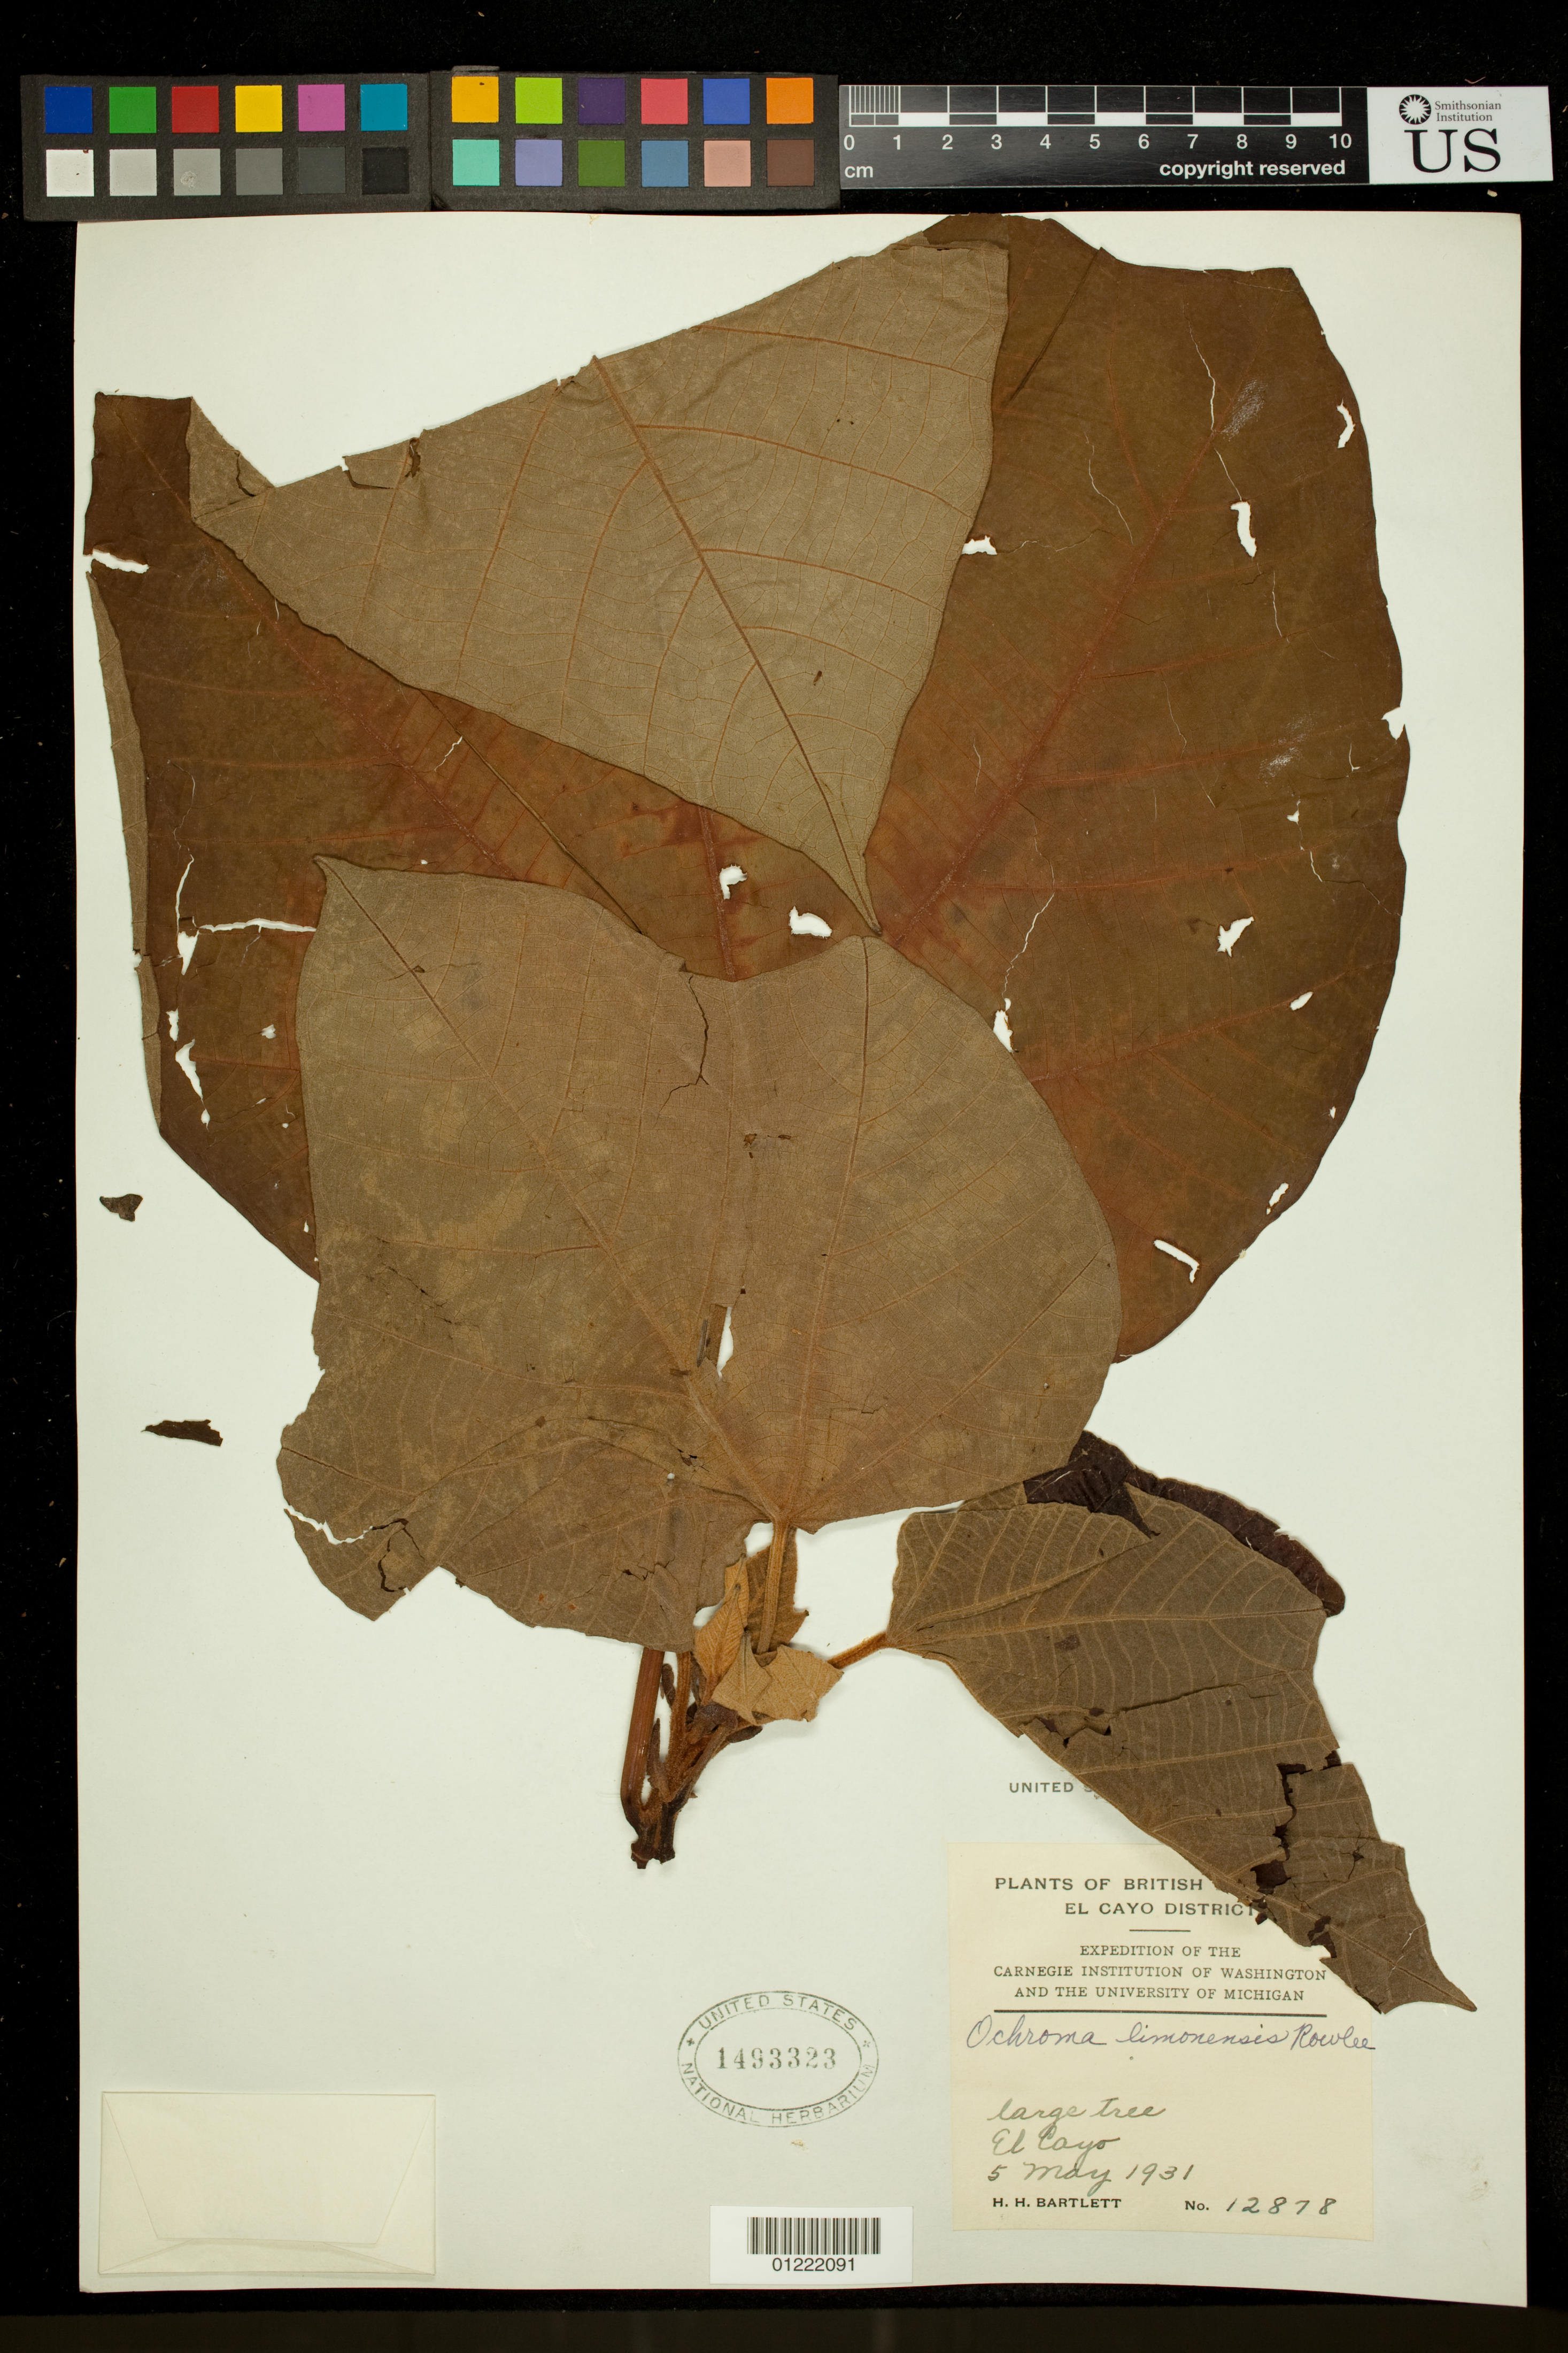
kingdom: Plantae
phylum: Tracheophyta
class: Magnoliopsida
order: Malvales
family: Malvaceae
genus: Ochroma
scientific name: Ochroma pyramidale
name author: (Cav. ex Lam.) Urb.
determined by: Dorr, L. J., (BOT), Smithsonian Institution - National Museum of Natural History (UNITED STATES)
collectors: H. H. Bartlett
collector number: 12878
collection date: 1931-05-05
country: Belize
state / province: Cayo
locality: British Honduras, El Cayo.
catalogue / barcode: US 1493323